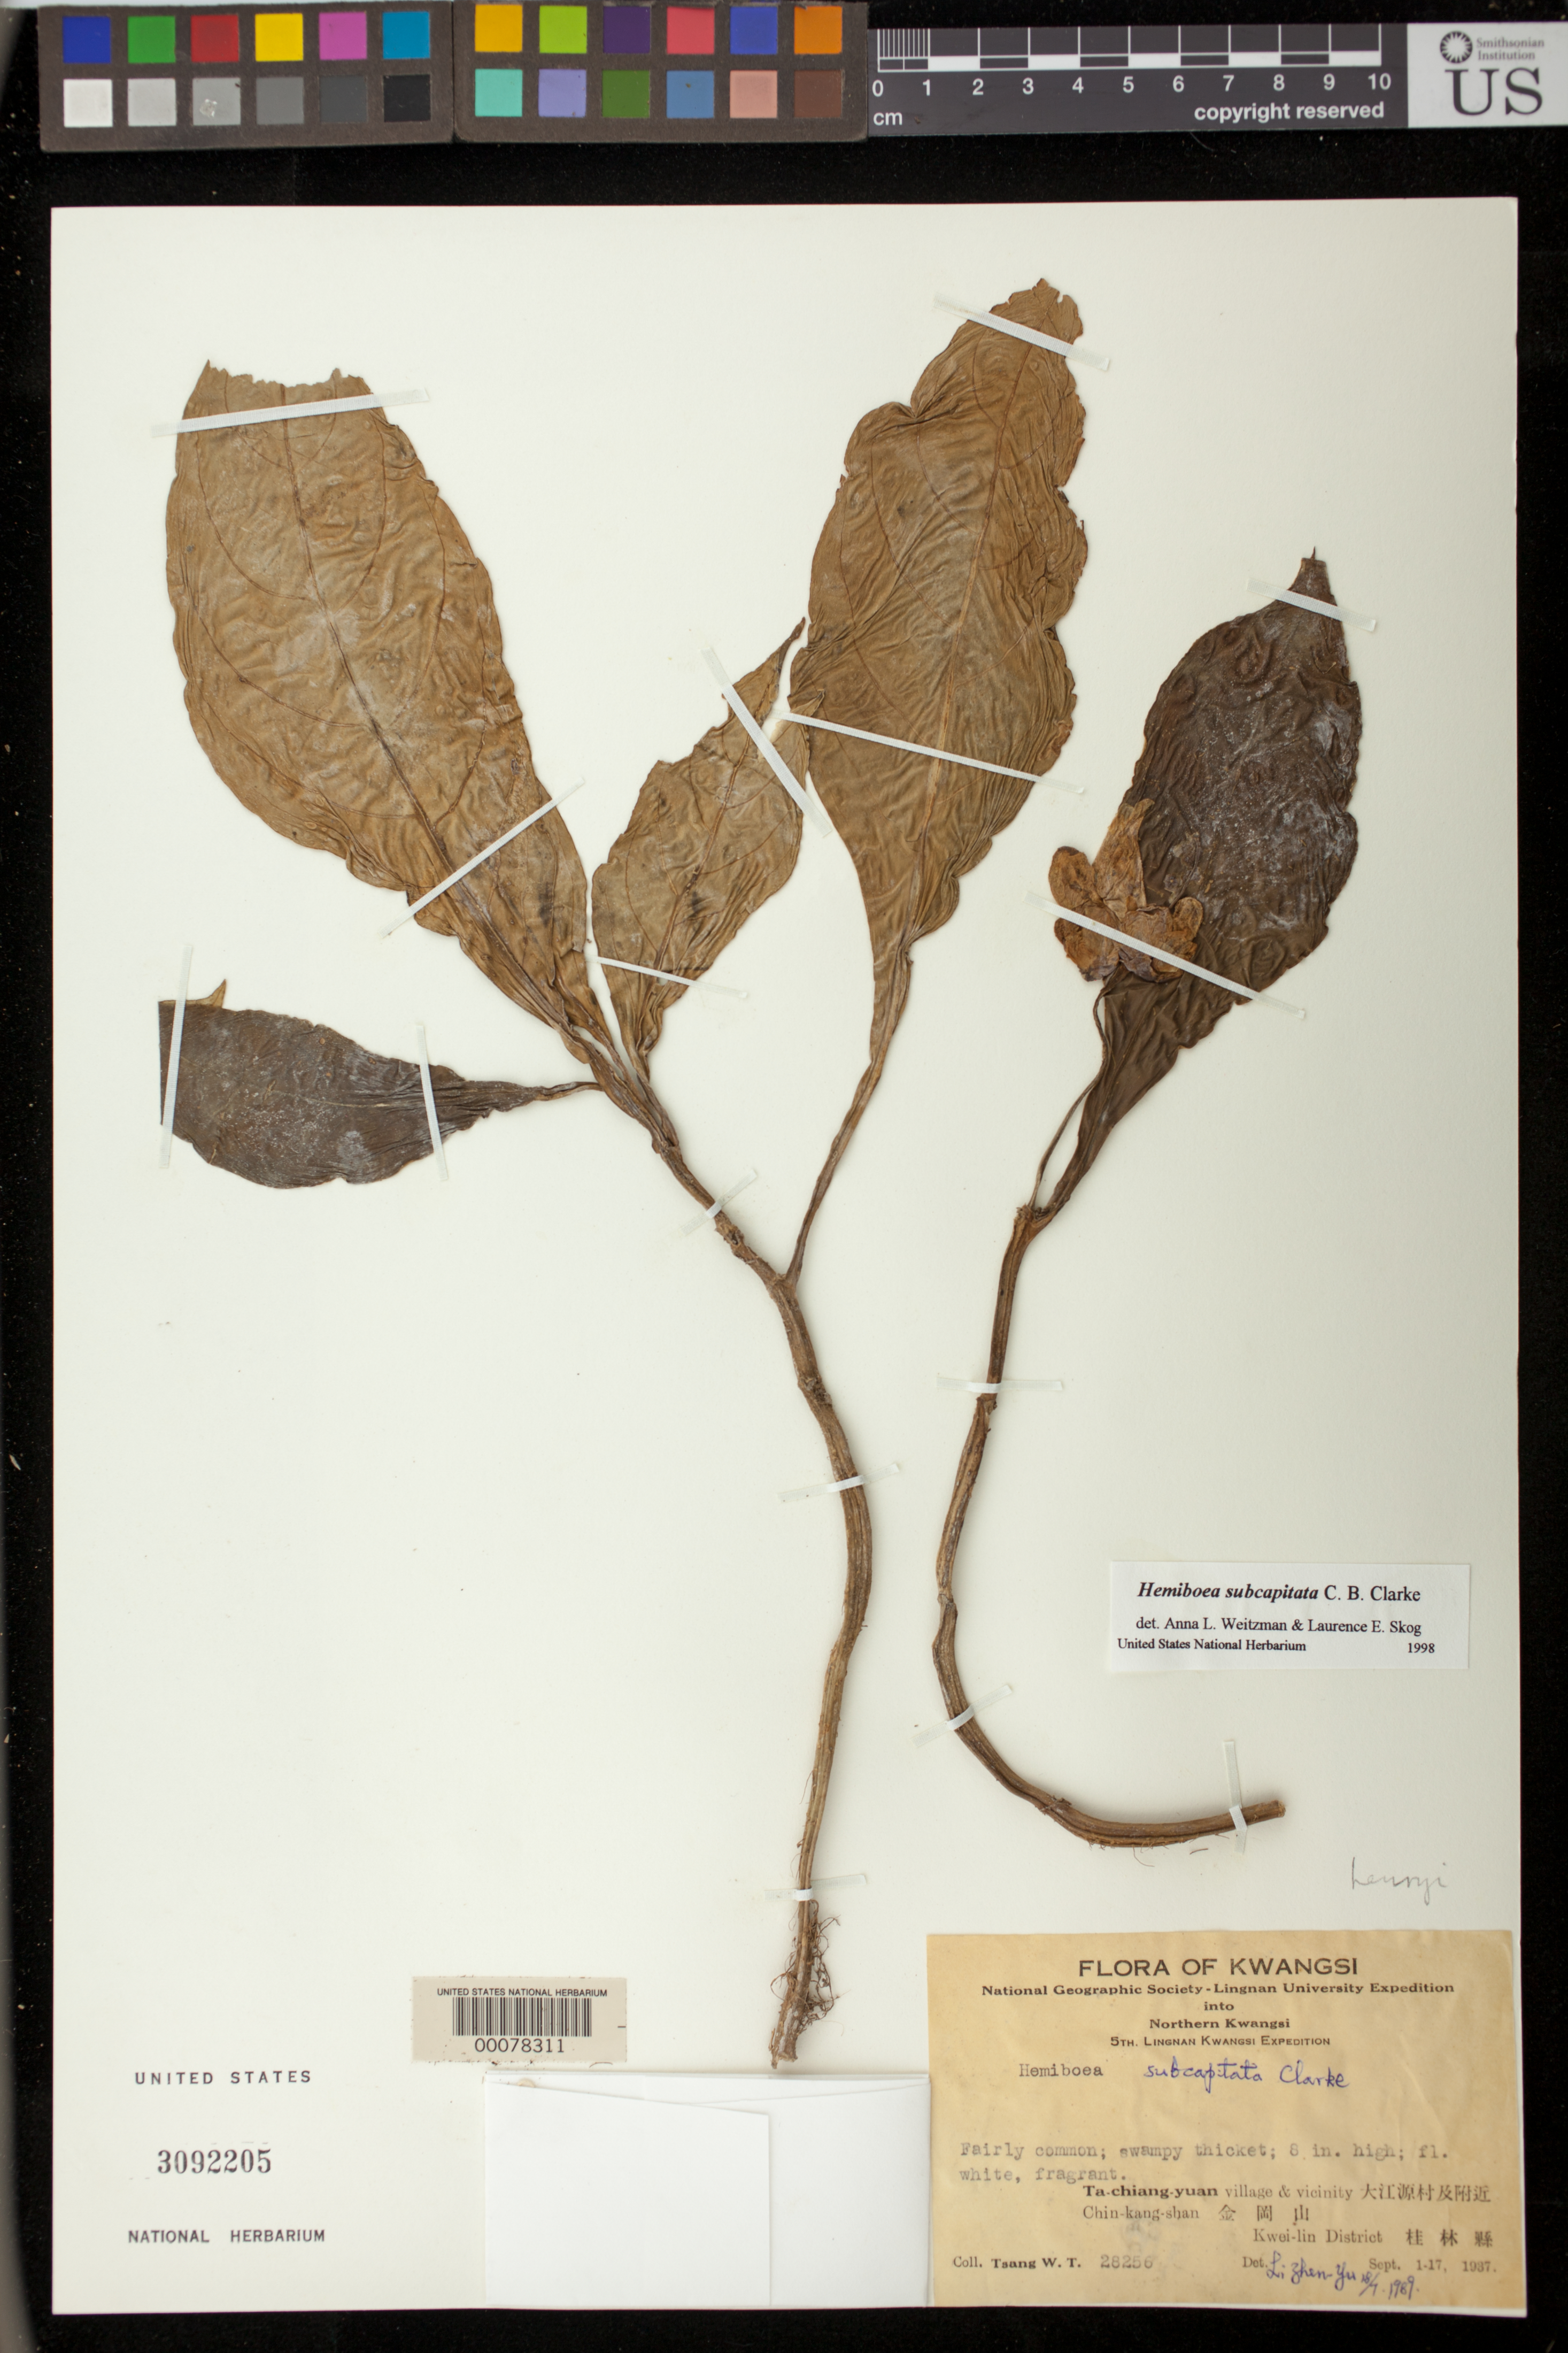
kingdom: Plantae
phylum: Tracheophyta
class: Magnoliopsida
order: Lamiales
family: Gesneriaceae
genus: Hemiboea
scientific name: Hemiboea subcapitata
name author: C.B. Clarke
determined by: Zhen-yu, L.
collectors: W. T. Tsang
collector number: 28256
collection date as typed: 01-17 Sep 1937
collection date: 1937-09-01/1937-09-17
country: China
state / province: Guangxi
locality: Kwei-lin dist., Ta-chiang-yuan village & vicinity, chin-kang-shan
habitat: Swampy thicket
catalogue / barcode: US 3092205